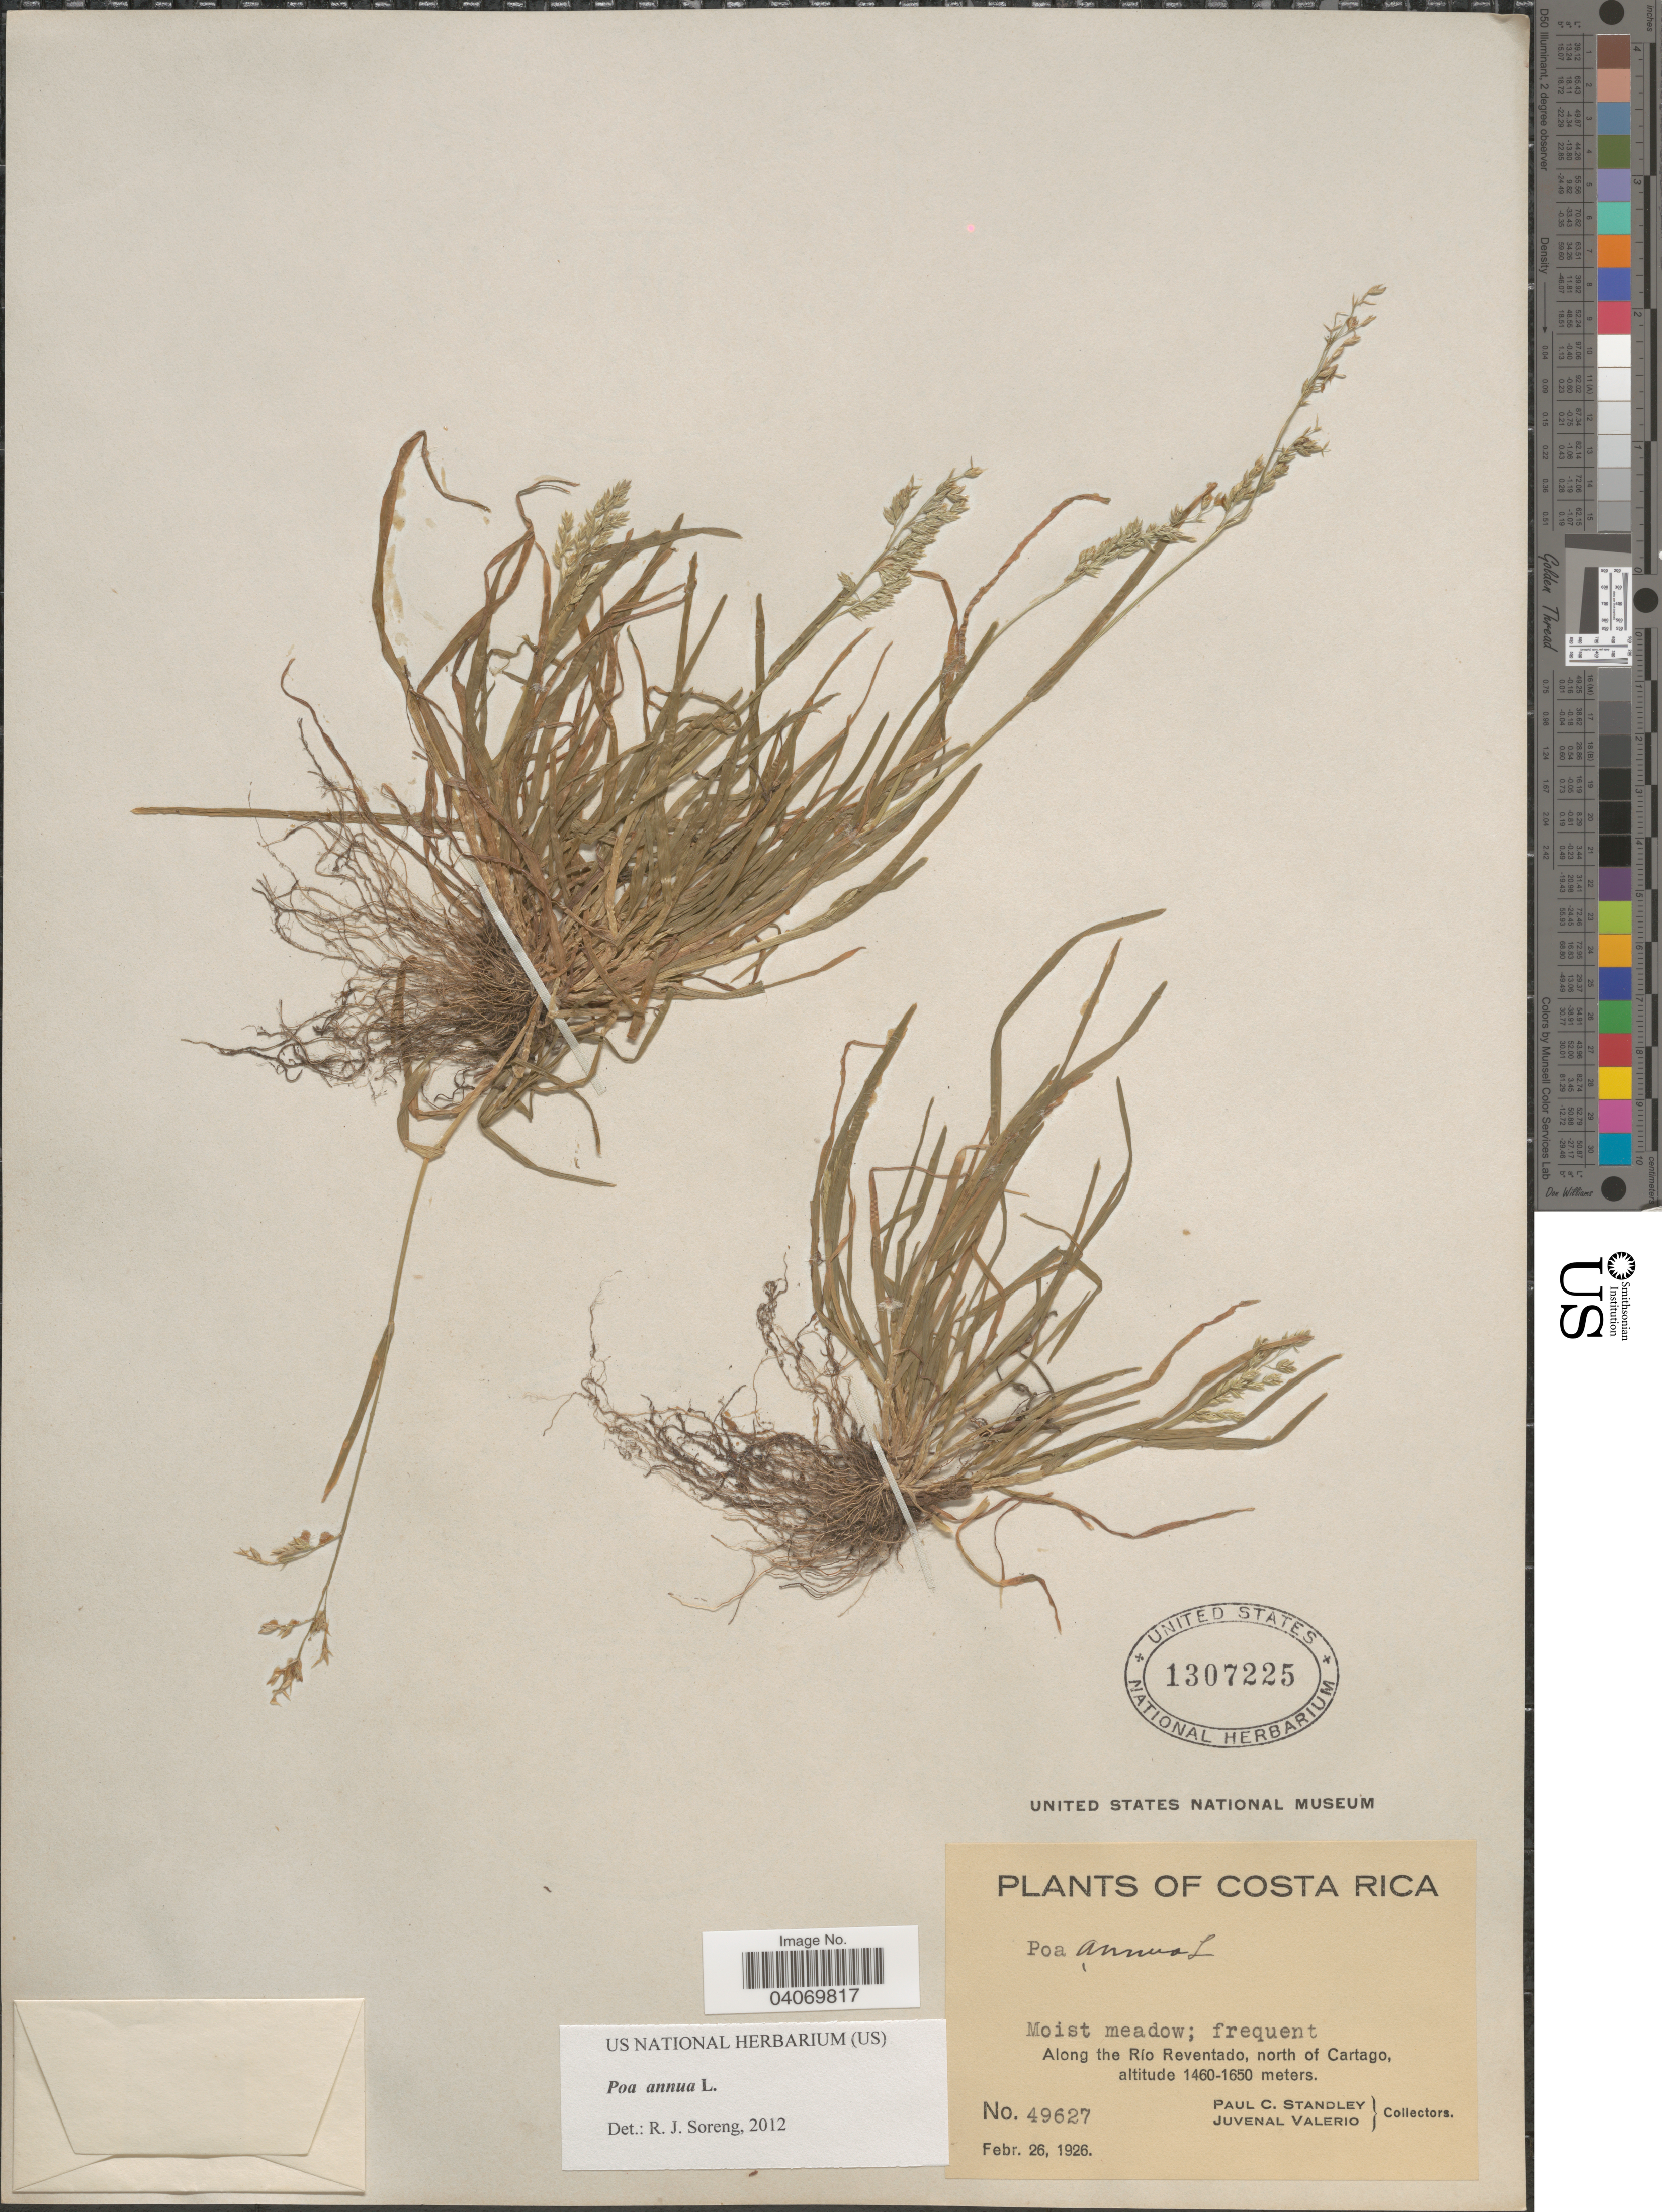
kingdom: Plantae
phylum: Tracheophyta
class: Liliopsida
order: Poales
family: Poaceae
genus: Poa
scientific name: Poa annua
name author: L.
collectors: P. C. Standley & J. Valerio R.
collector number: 49627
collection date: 1926-02-26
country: Costa Rica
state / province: Cartago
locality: Moist meadow. Along the Río Reventado, north of Cartago.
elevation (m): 1460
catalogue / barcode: US 1307225